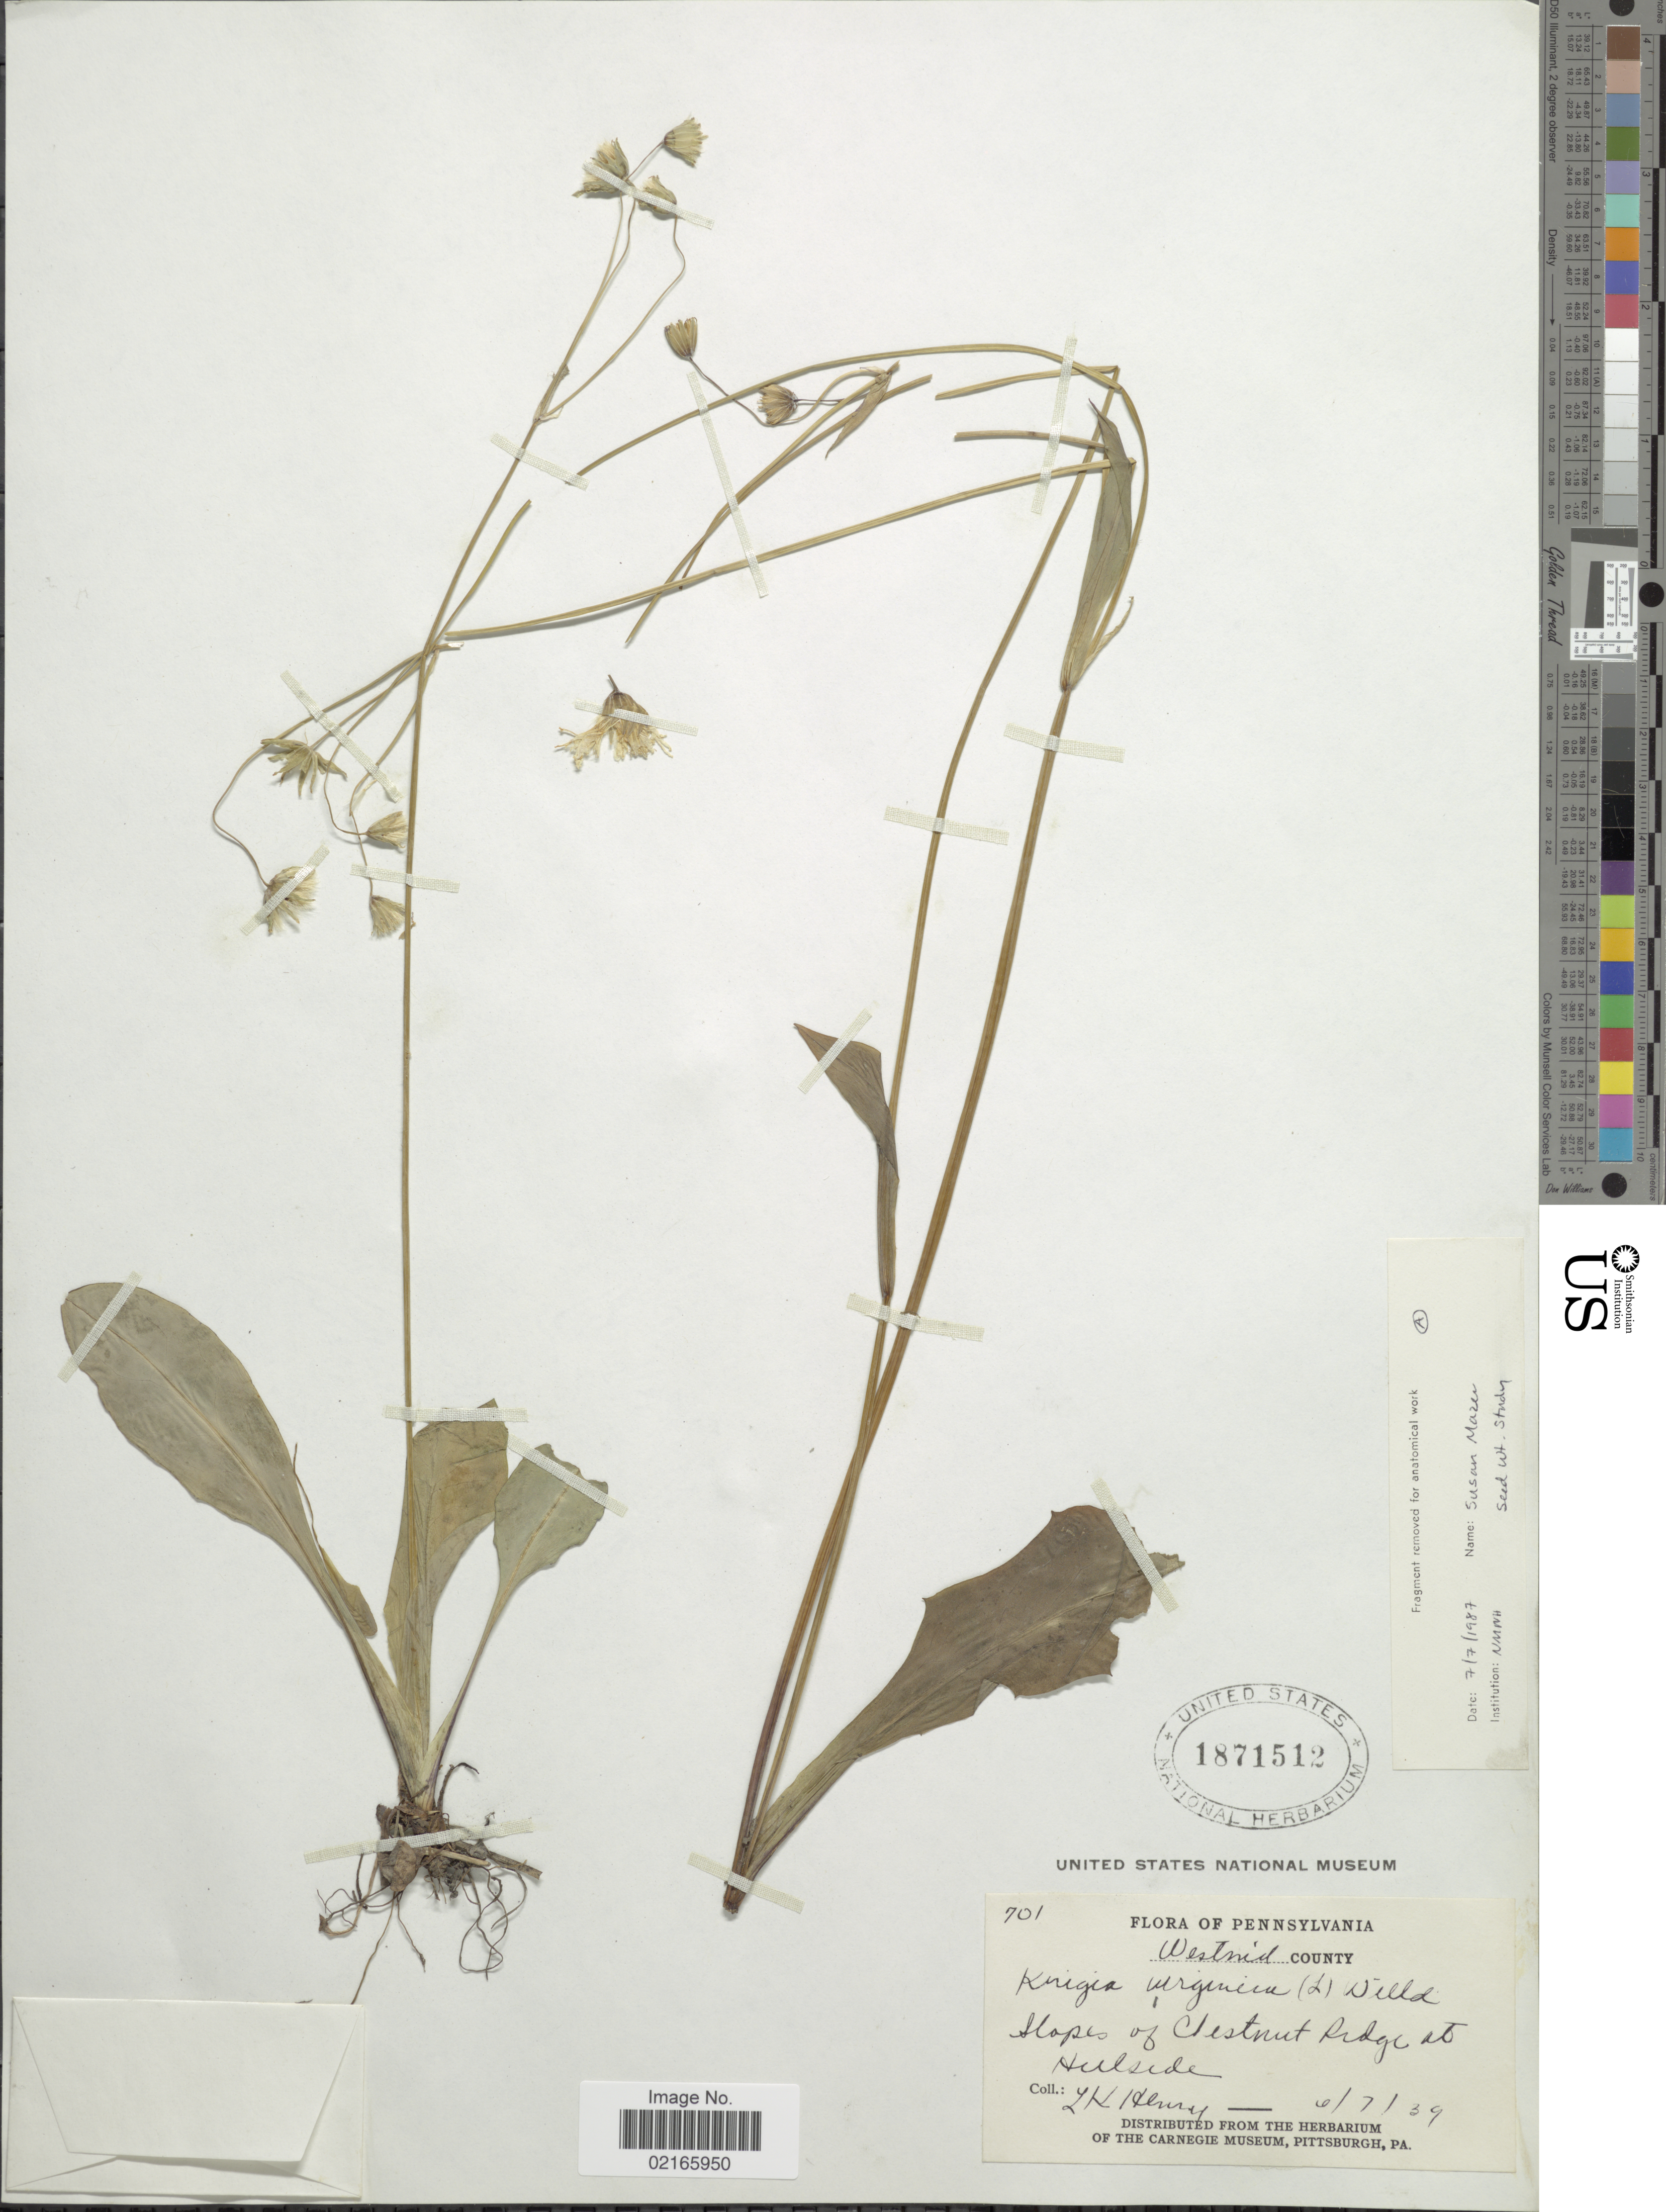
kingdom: Plantae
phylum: Tracheophyta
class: Magnoliopsida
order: Asterales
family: Asteraceae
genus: Krigia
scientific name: Krigia virginica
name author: (L.) Willd.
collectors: L. K. Henry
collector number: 701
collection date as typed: Transcribed d/m/y: 7/6/39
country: United States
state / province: Pennsylvania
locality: Hopes of Chestnut Ridge at Hillside, Westnid County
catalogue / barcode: US 1871512